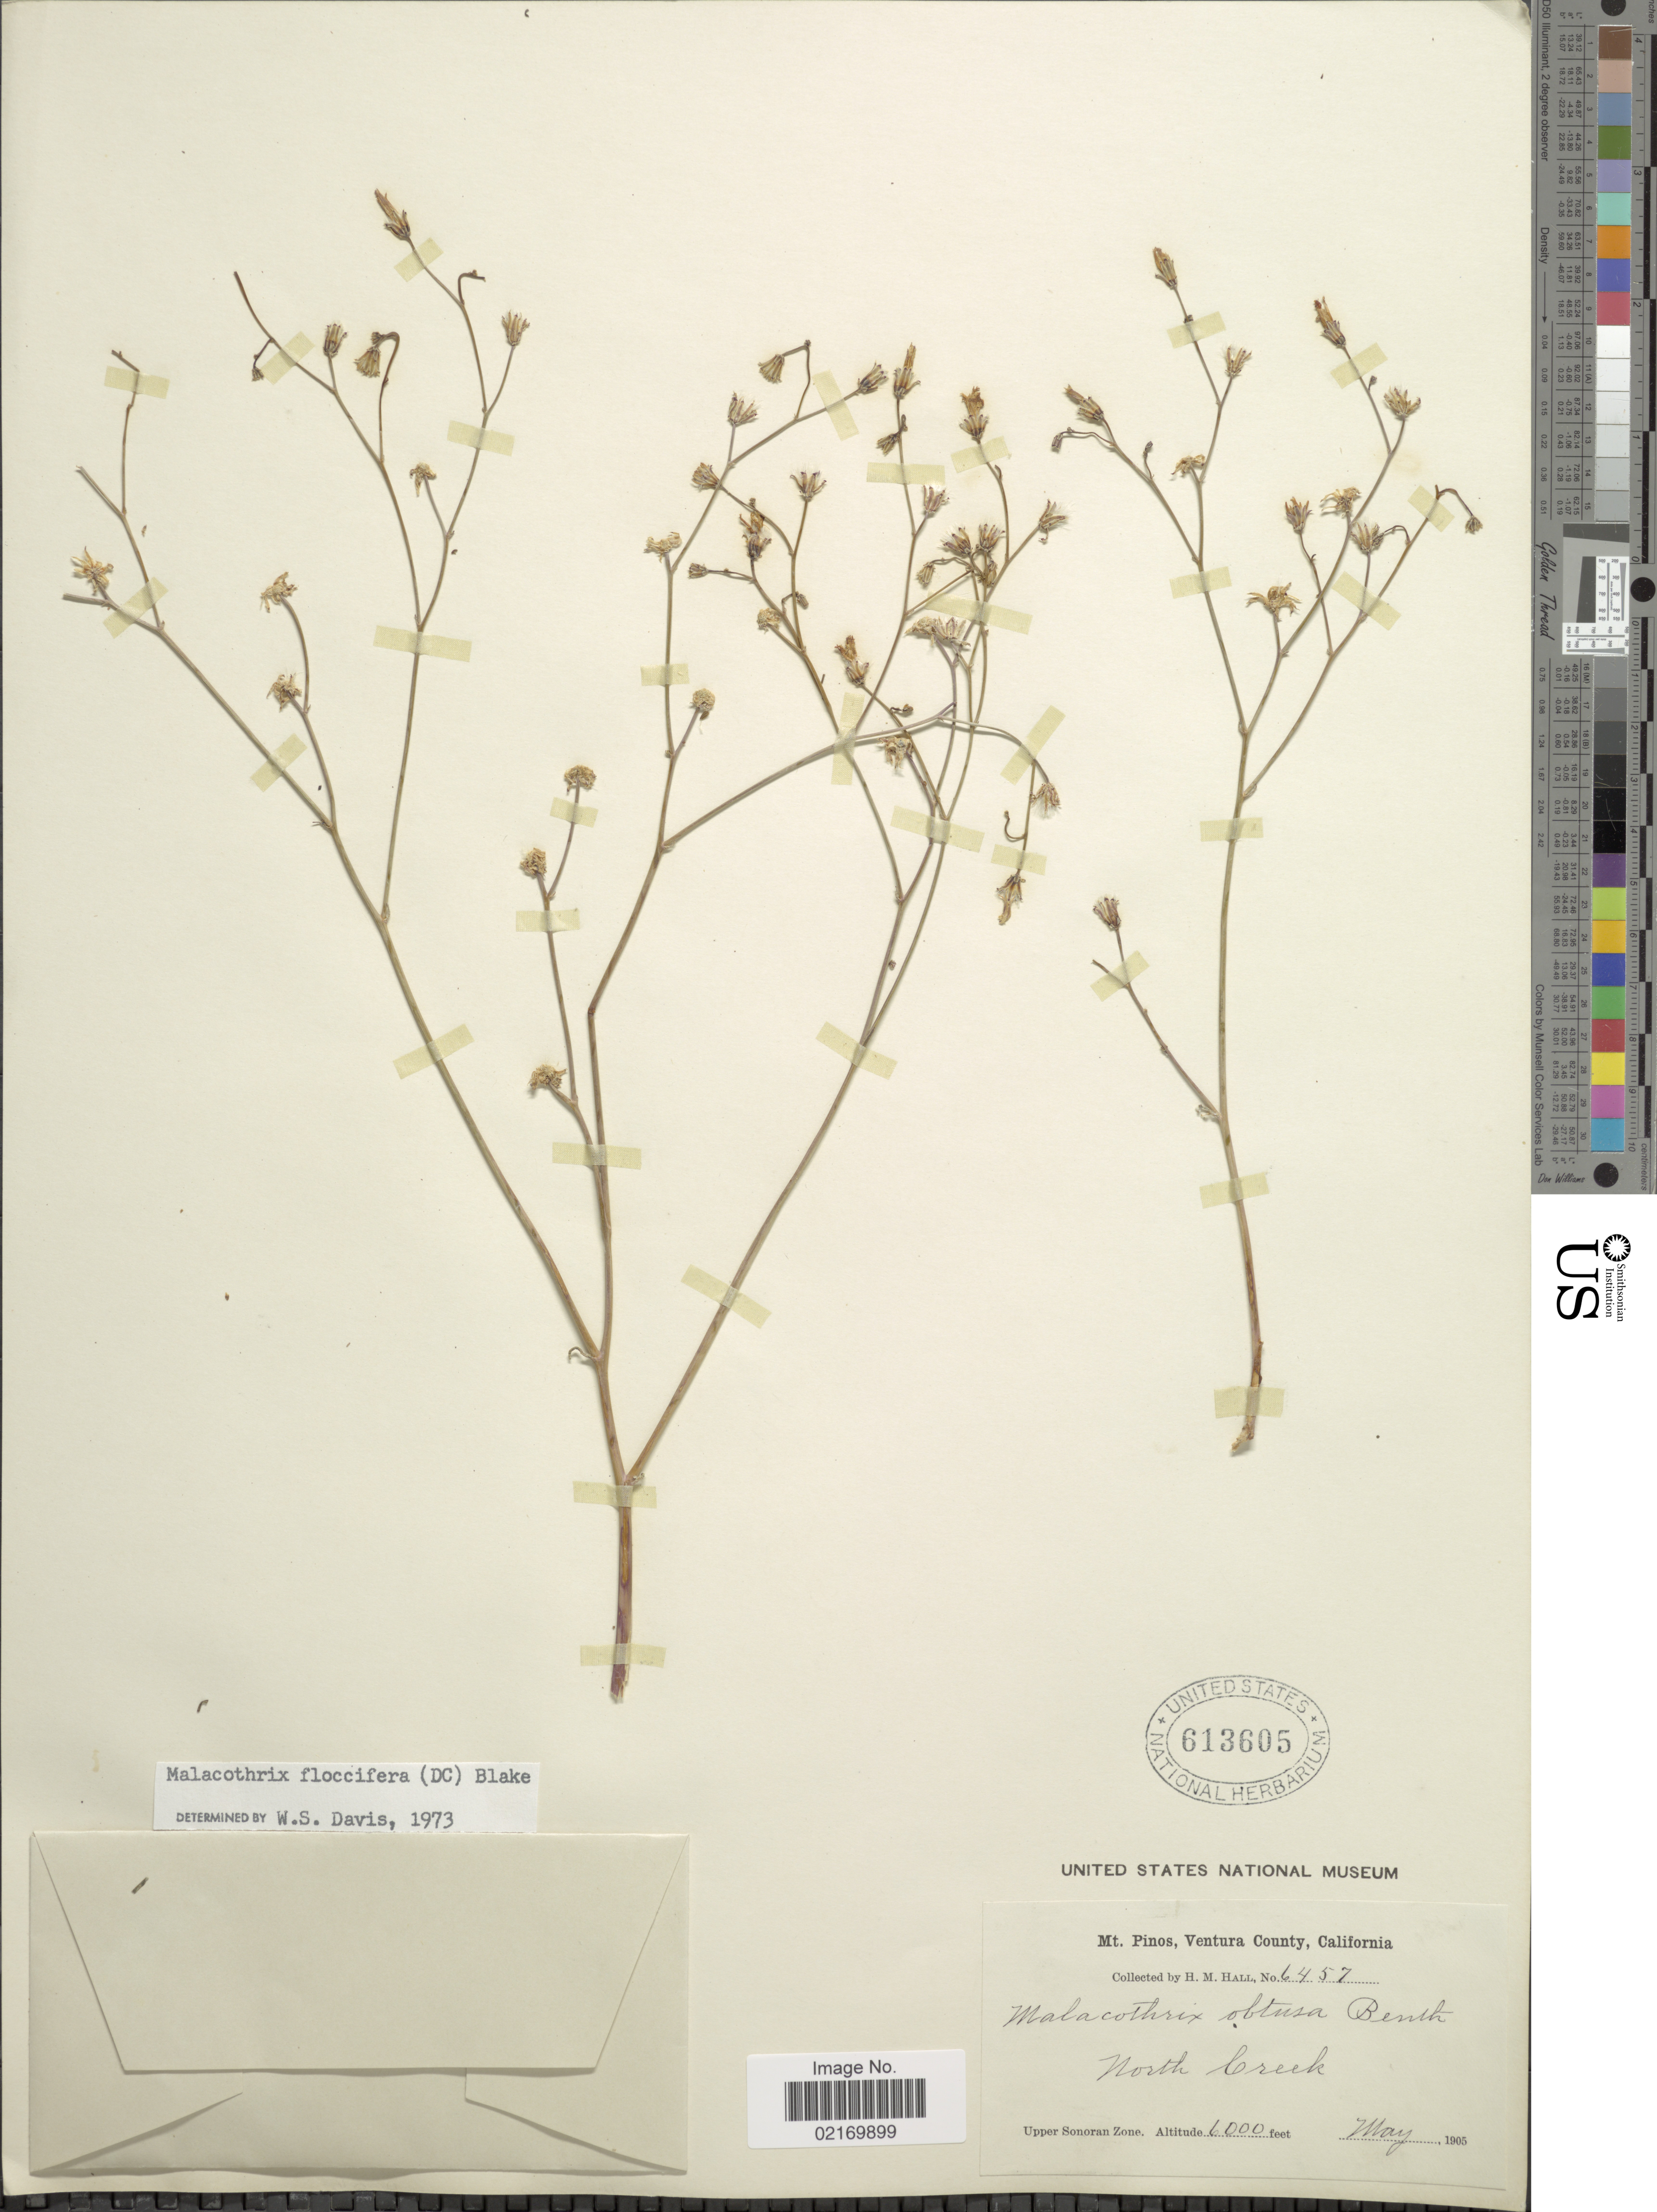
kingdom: Plantae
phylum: Tracheophyta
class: Magnoliopsida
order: Asterales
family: Asteraceae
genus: Malacothrix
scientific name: Malacothrix floccifera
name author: (DC.) S.F. Blake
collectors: H. M. Hall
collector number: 6457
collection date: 1905-05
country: United States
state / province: California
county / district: Ventura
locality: Mt. Pinos, Ventura County, North Creek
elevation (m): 1829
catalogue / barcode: US 613605